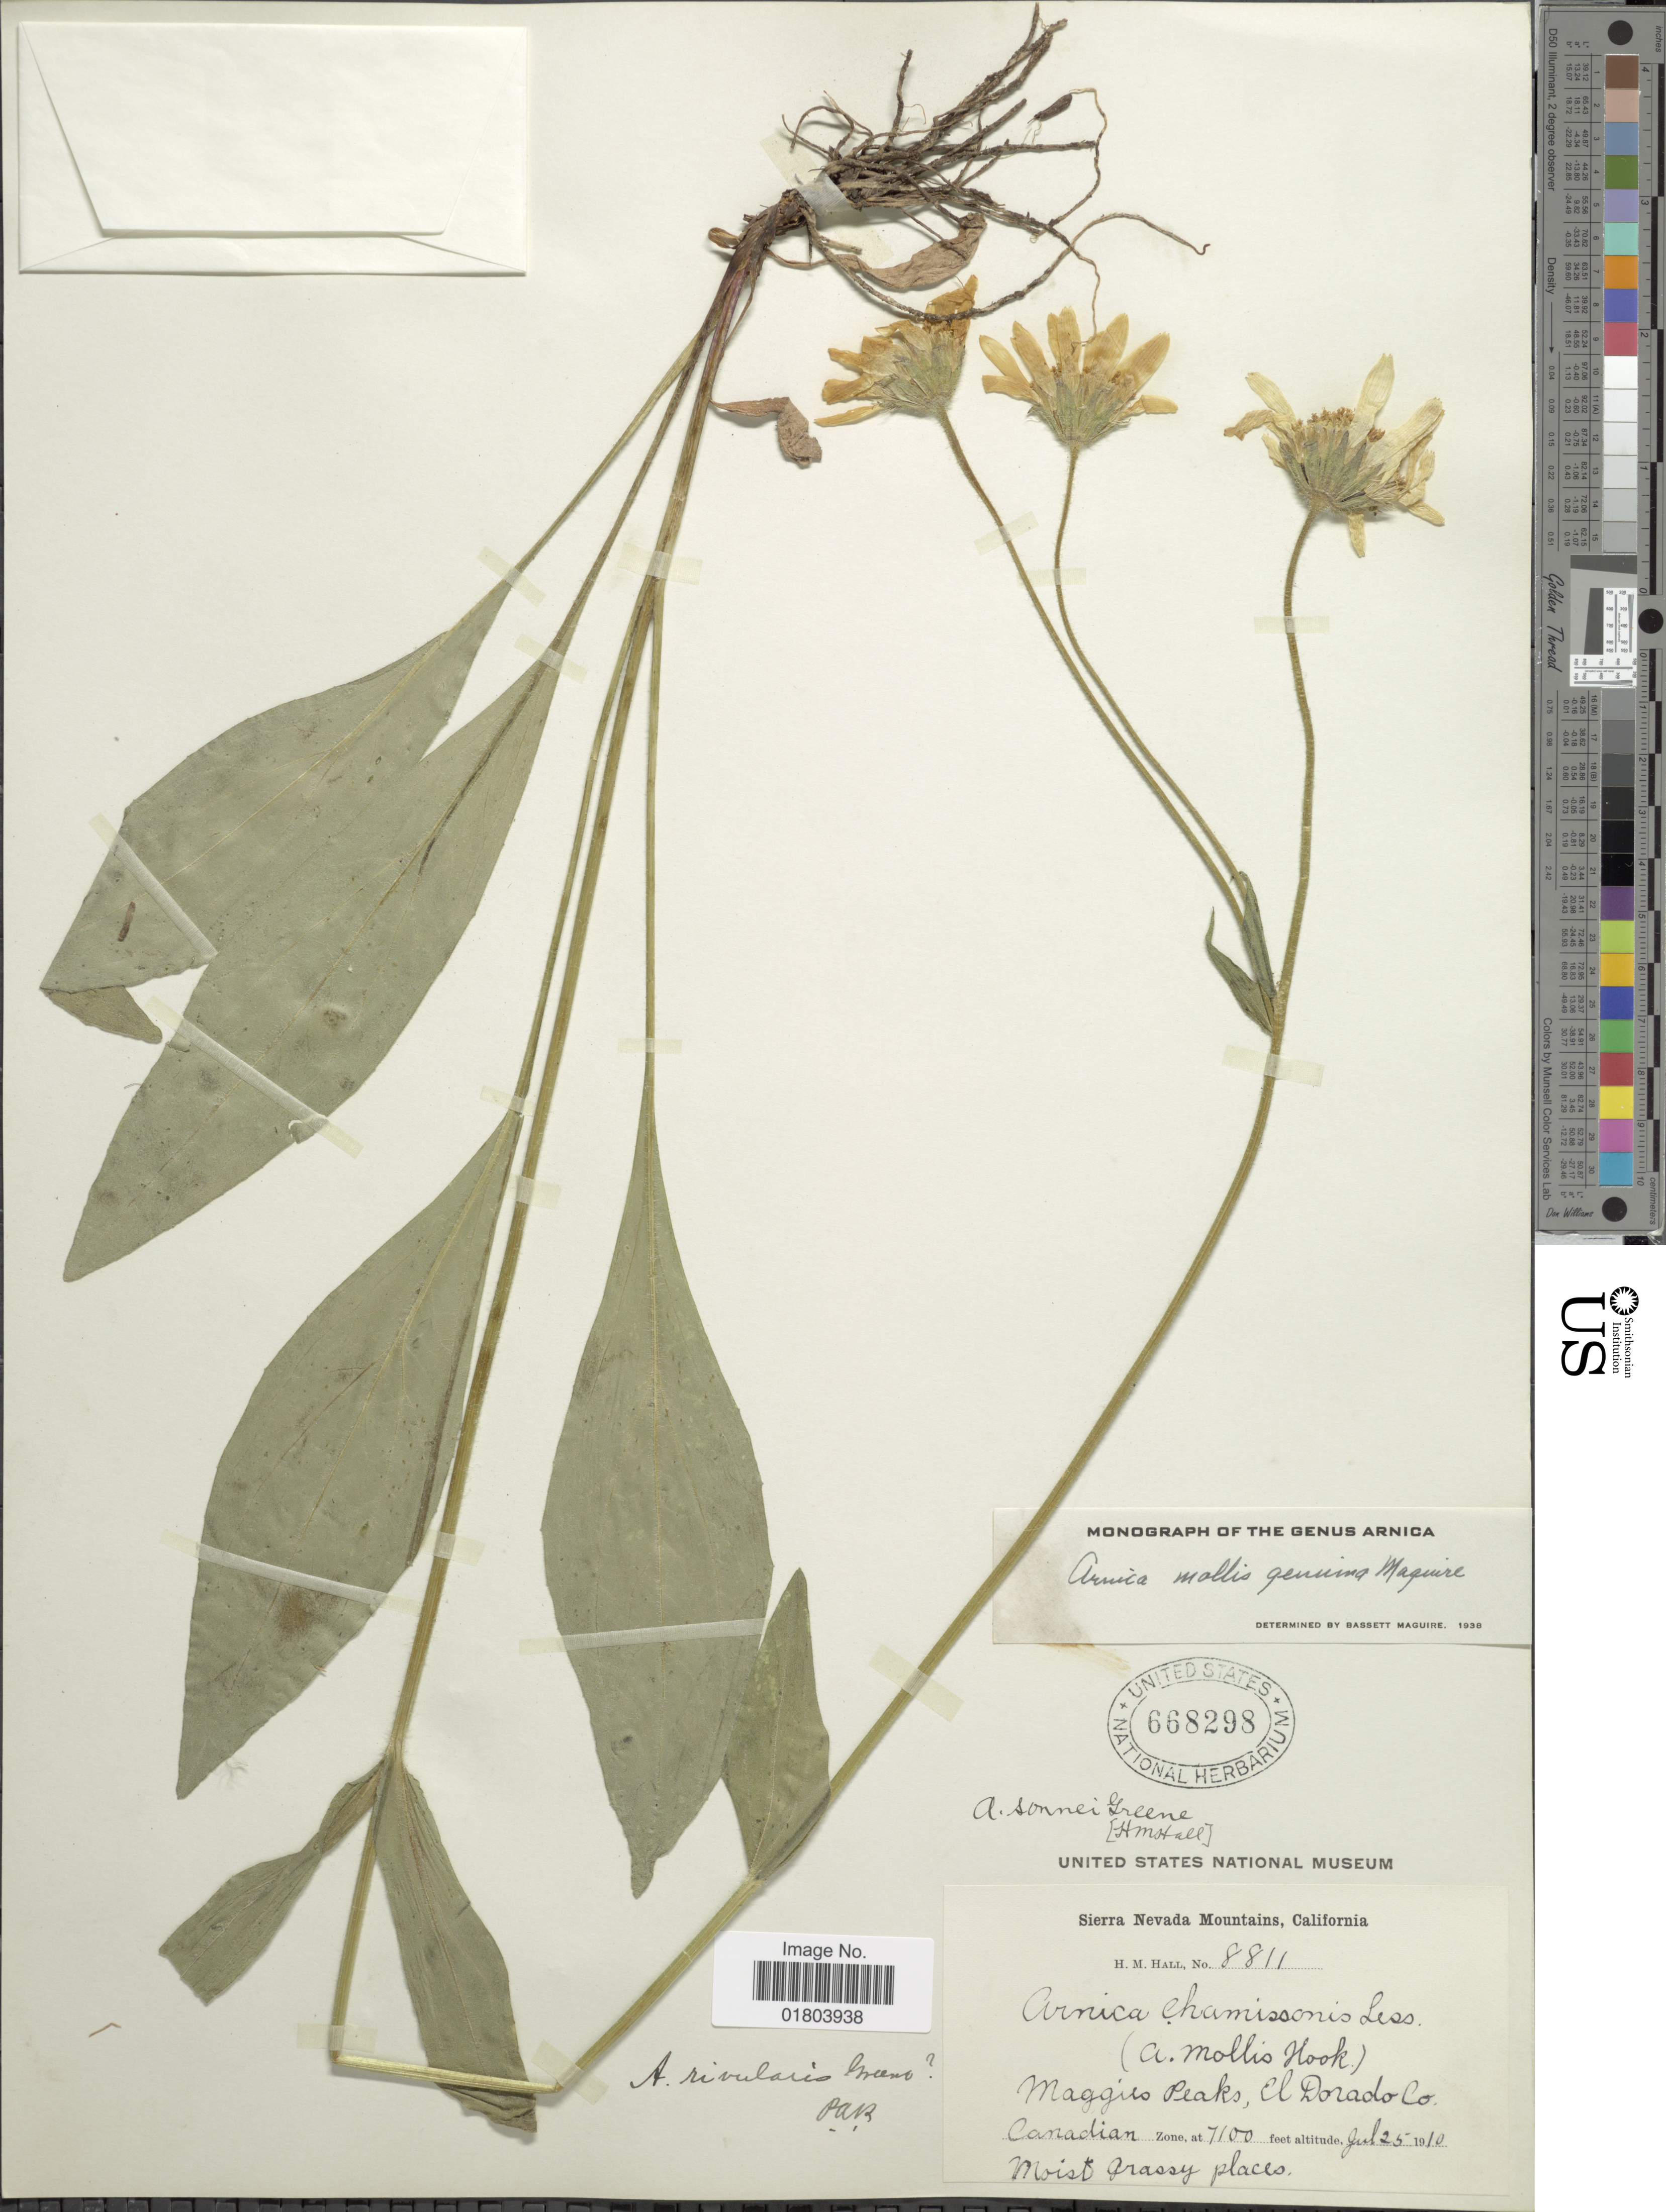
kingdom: Plantae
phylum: Tracheophyta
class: Magnoliopsida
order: Asterales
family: Asteraceae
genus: Arnica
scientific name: Arnica mollis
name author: Hook.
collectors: H. M. Hall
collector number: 8811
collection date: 1910-07-25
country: United States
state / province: California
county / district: El Dorado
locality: Sierra Nevada Mountains, Maggies Peaks, El Dorado Co, Canadian Zone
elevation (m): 2164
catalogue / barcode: US 668298